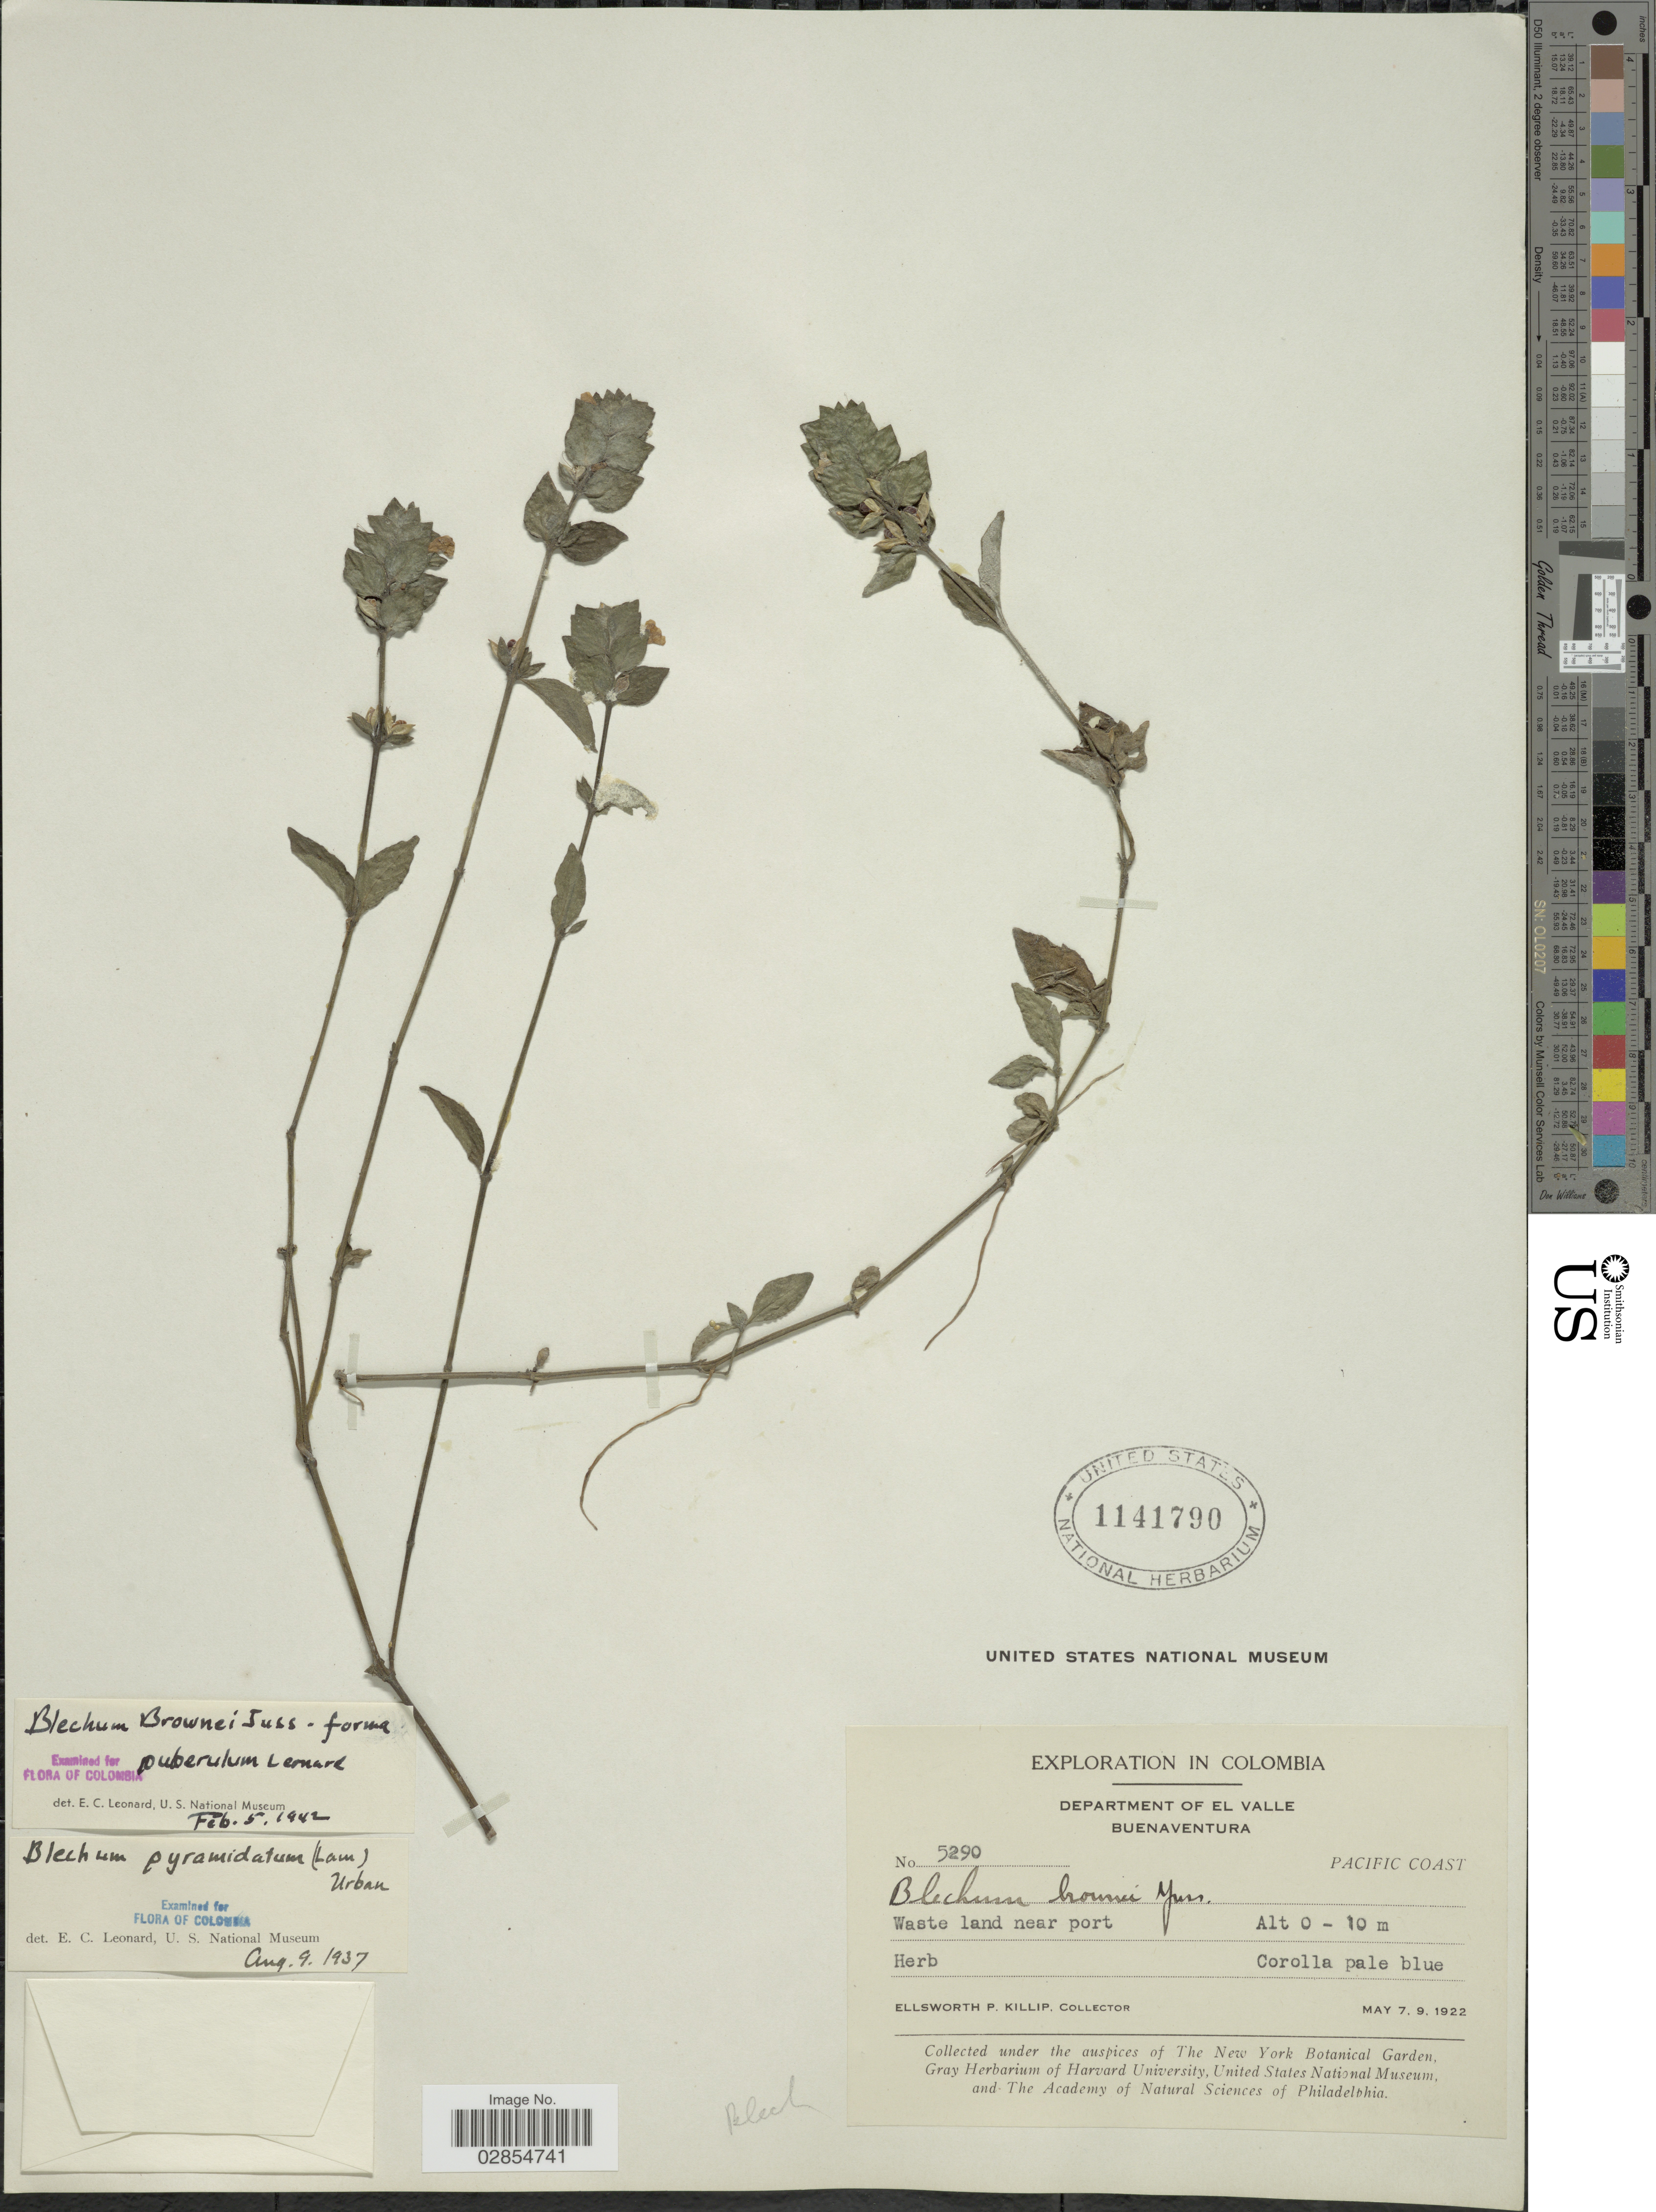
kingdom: Plantae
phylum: Tracheophyta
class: Magnoliopsida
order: Lamiales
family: Acanthaceae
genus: Blechum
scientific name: Blechum pyramidatum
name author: (Lam.) Urb.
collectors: E. P. Killip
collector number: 5290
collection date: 1922-05-07/1922-05-09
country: Colombia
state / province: Valle del Cauca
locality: Department of El Valle. Buenaventura. Pacific Coast. Waste land near port.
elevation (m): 0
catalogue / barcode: US 1141790